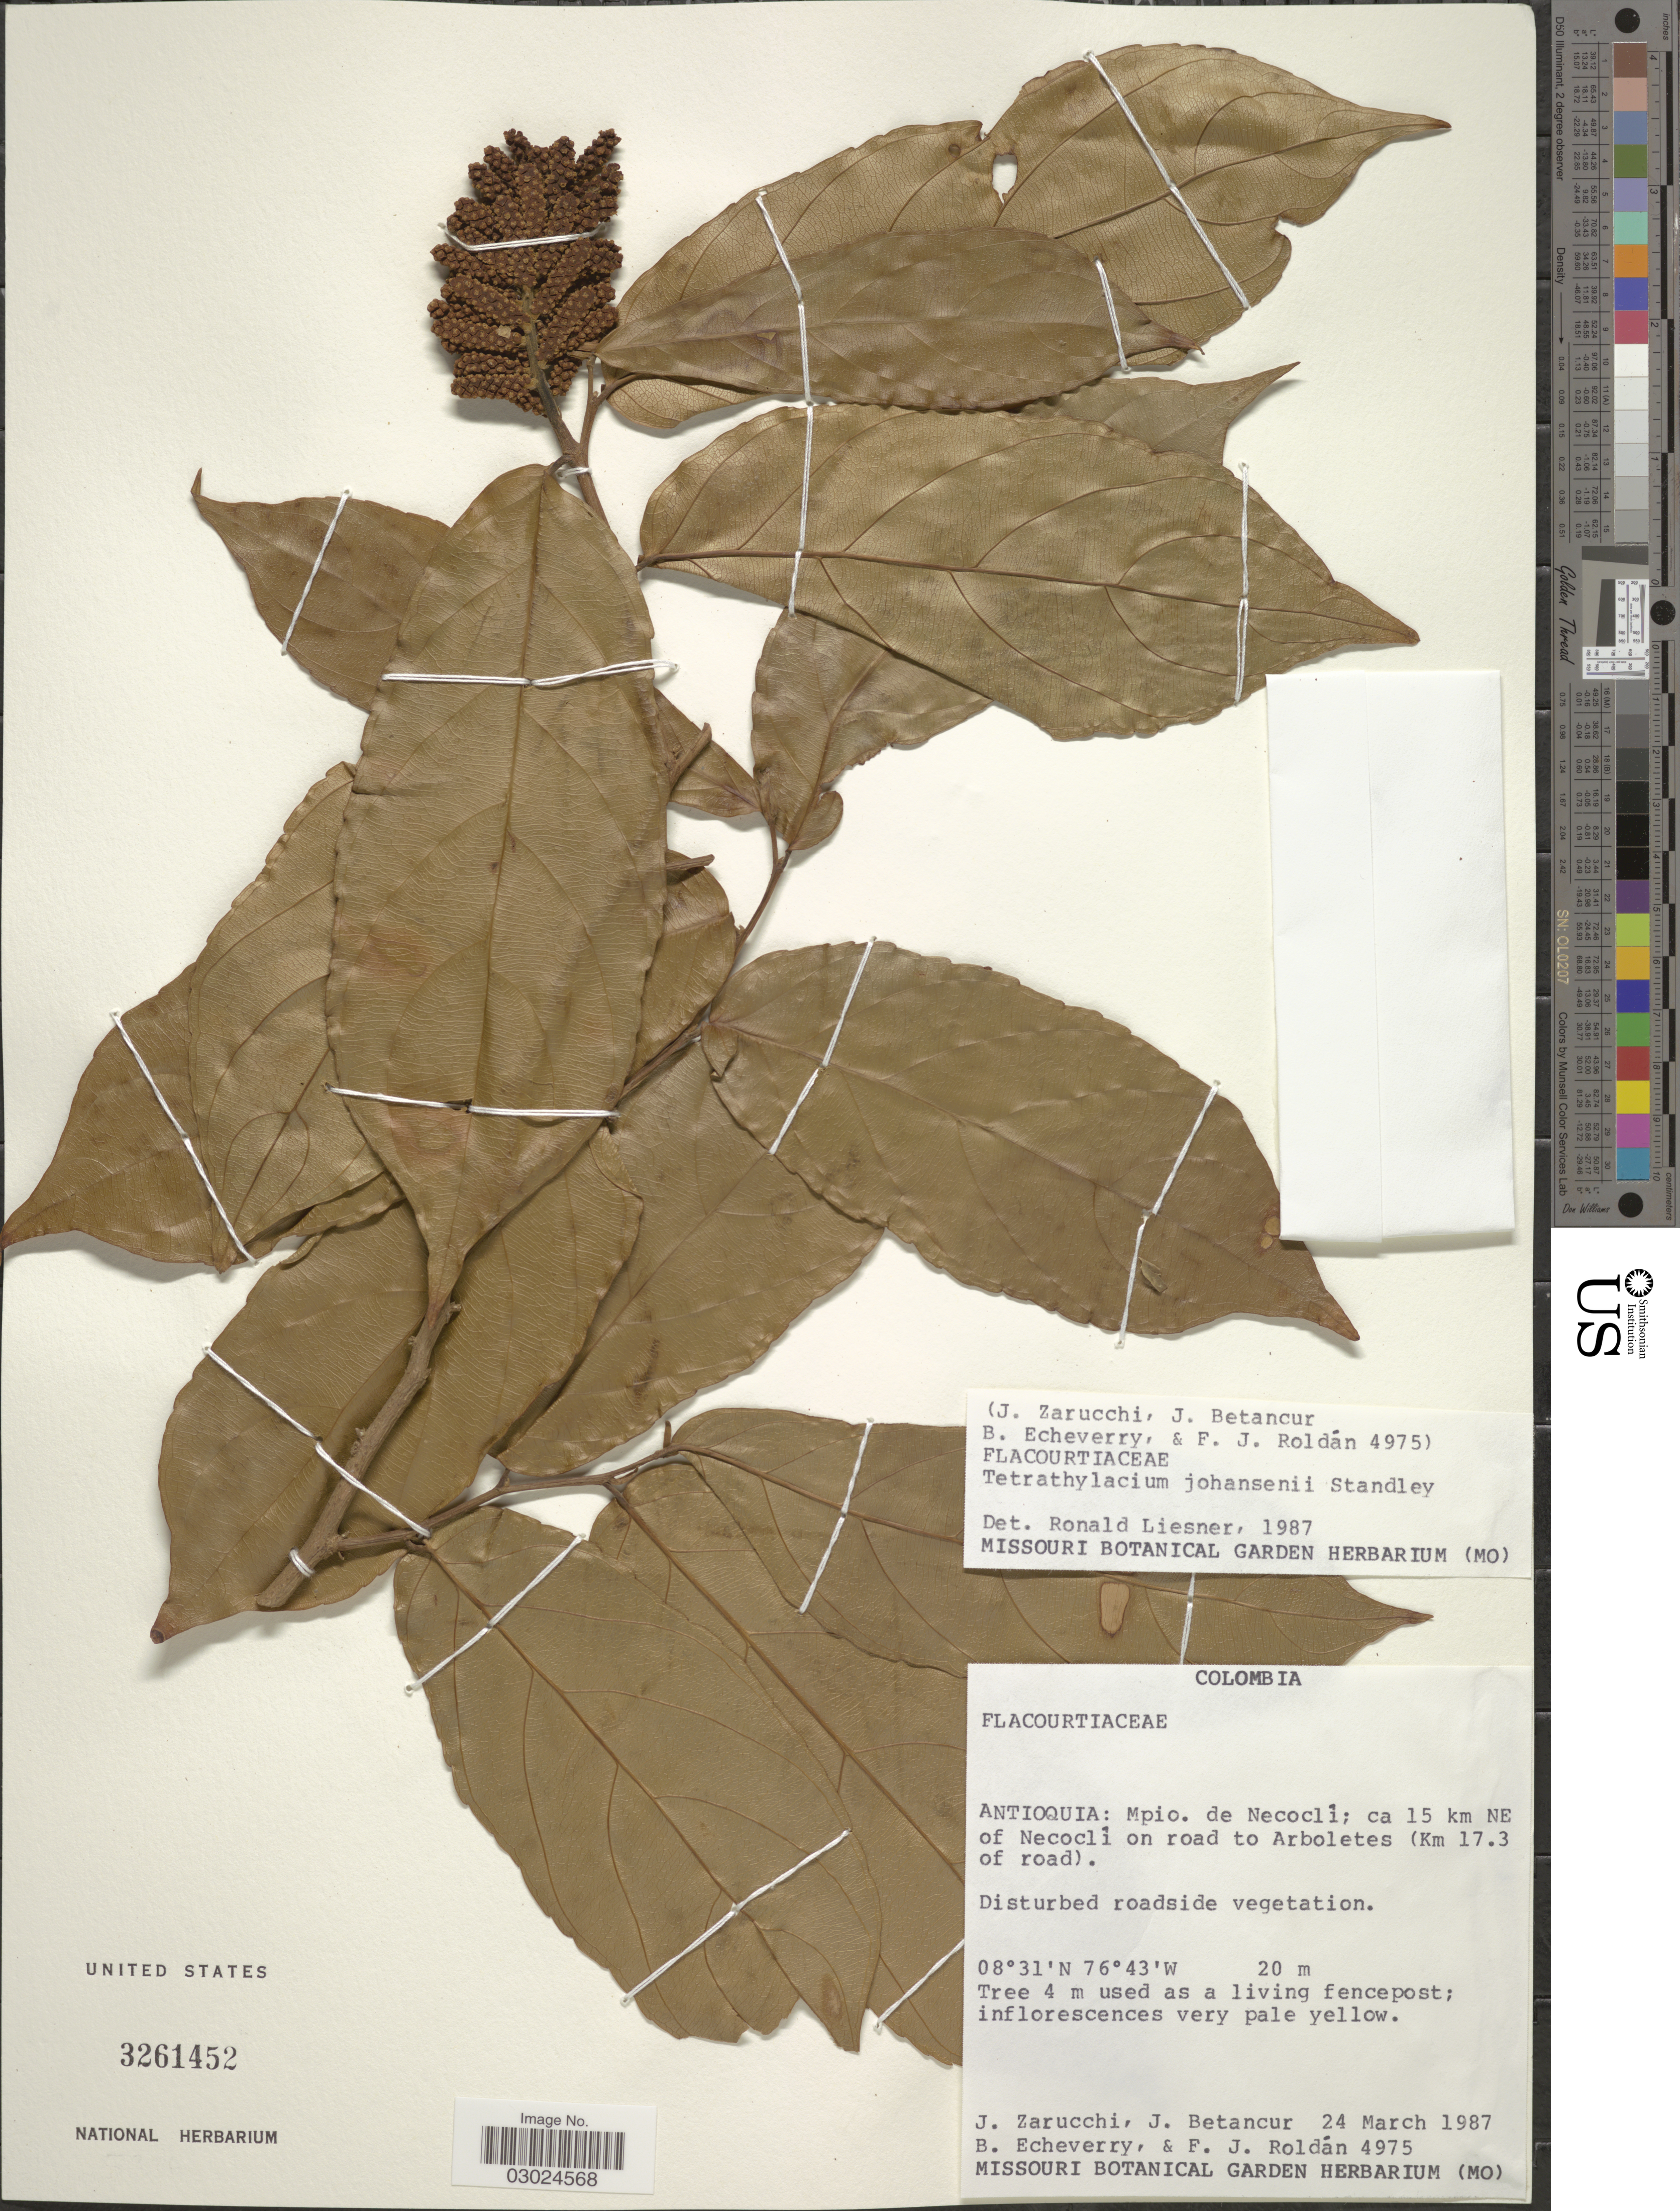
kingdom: Plantae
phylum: Tracheophyta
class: Magnoliopsida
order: Malpighiales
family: Salicaceae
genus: Tetrathylacium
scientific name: Tetrathylacium johansenii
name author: Standl.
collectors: J. L. Zarucchi, J. Betancur, B. Echeverry & F. J. Roldán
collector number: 4975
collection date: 1987-03-24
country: Colombia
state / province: Antioquia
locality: Mpio. de Necoclí; ca 15 km NE of Necoclí on road to Arboletes (Km 17.3 of road).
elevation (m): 20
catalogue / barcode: US 3261452